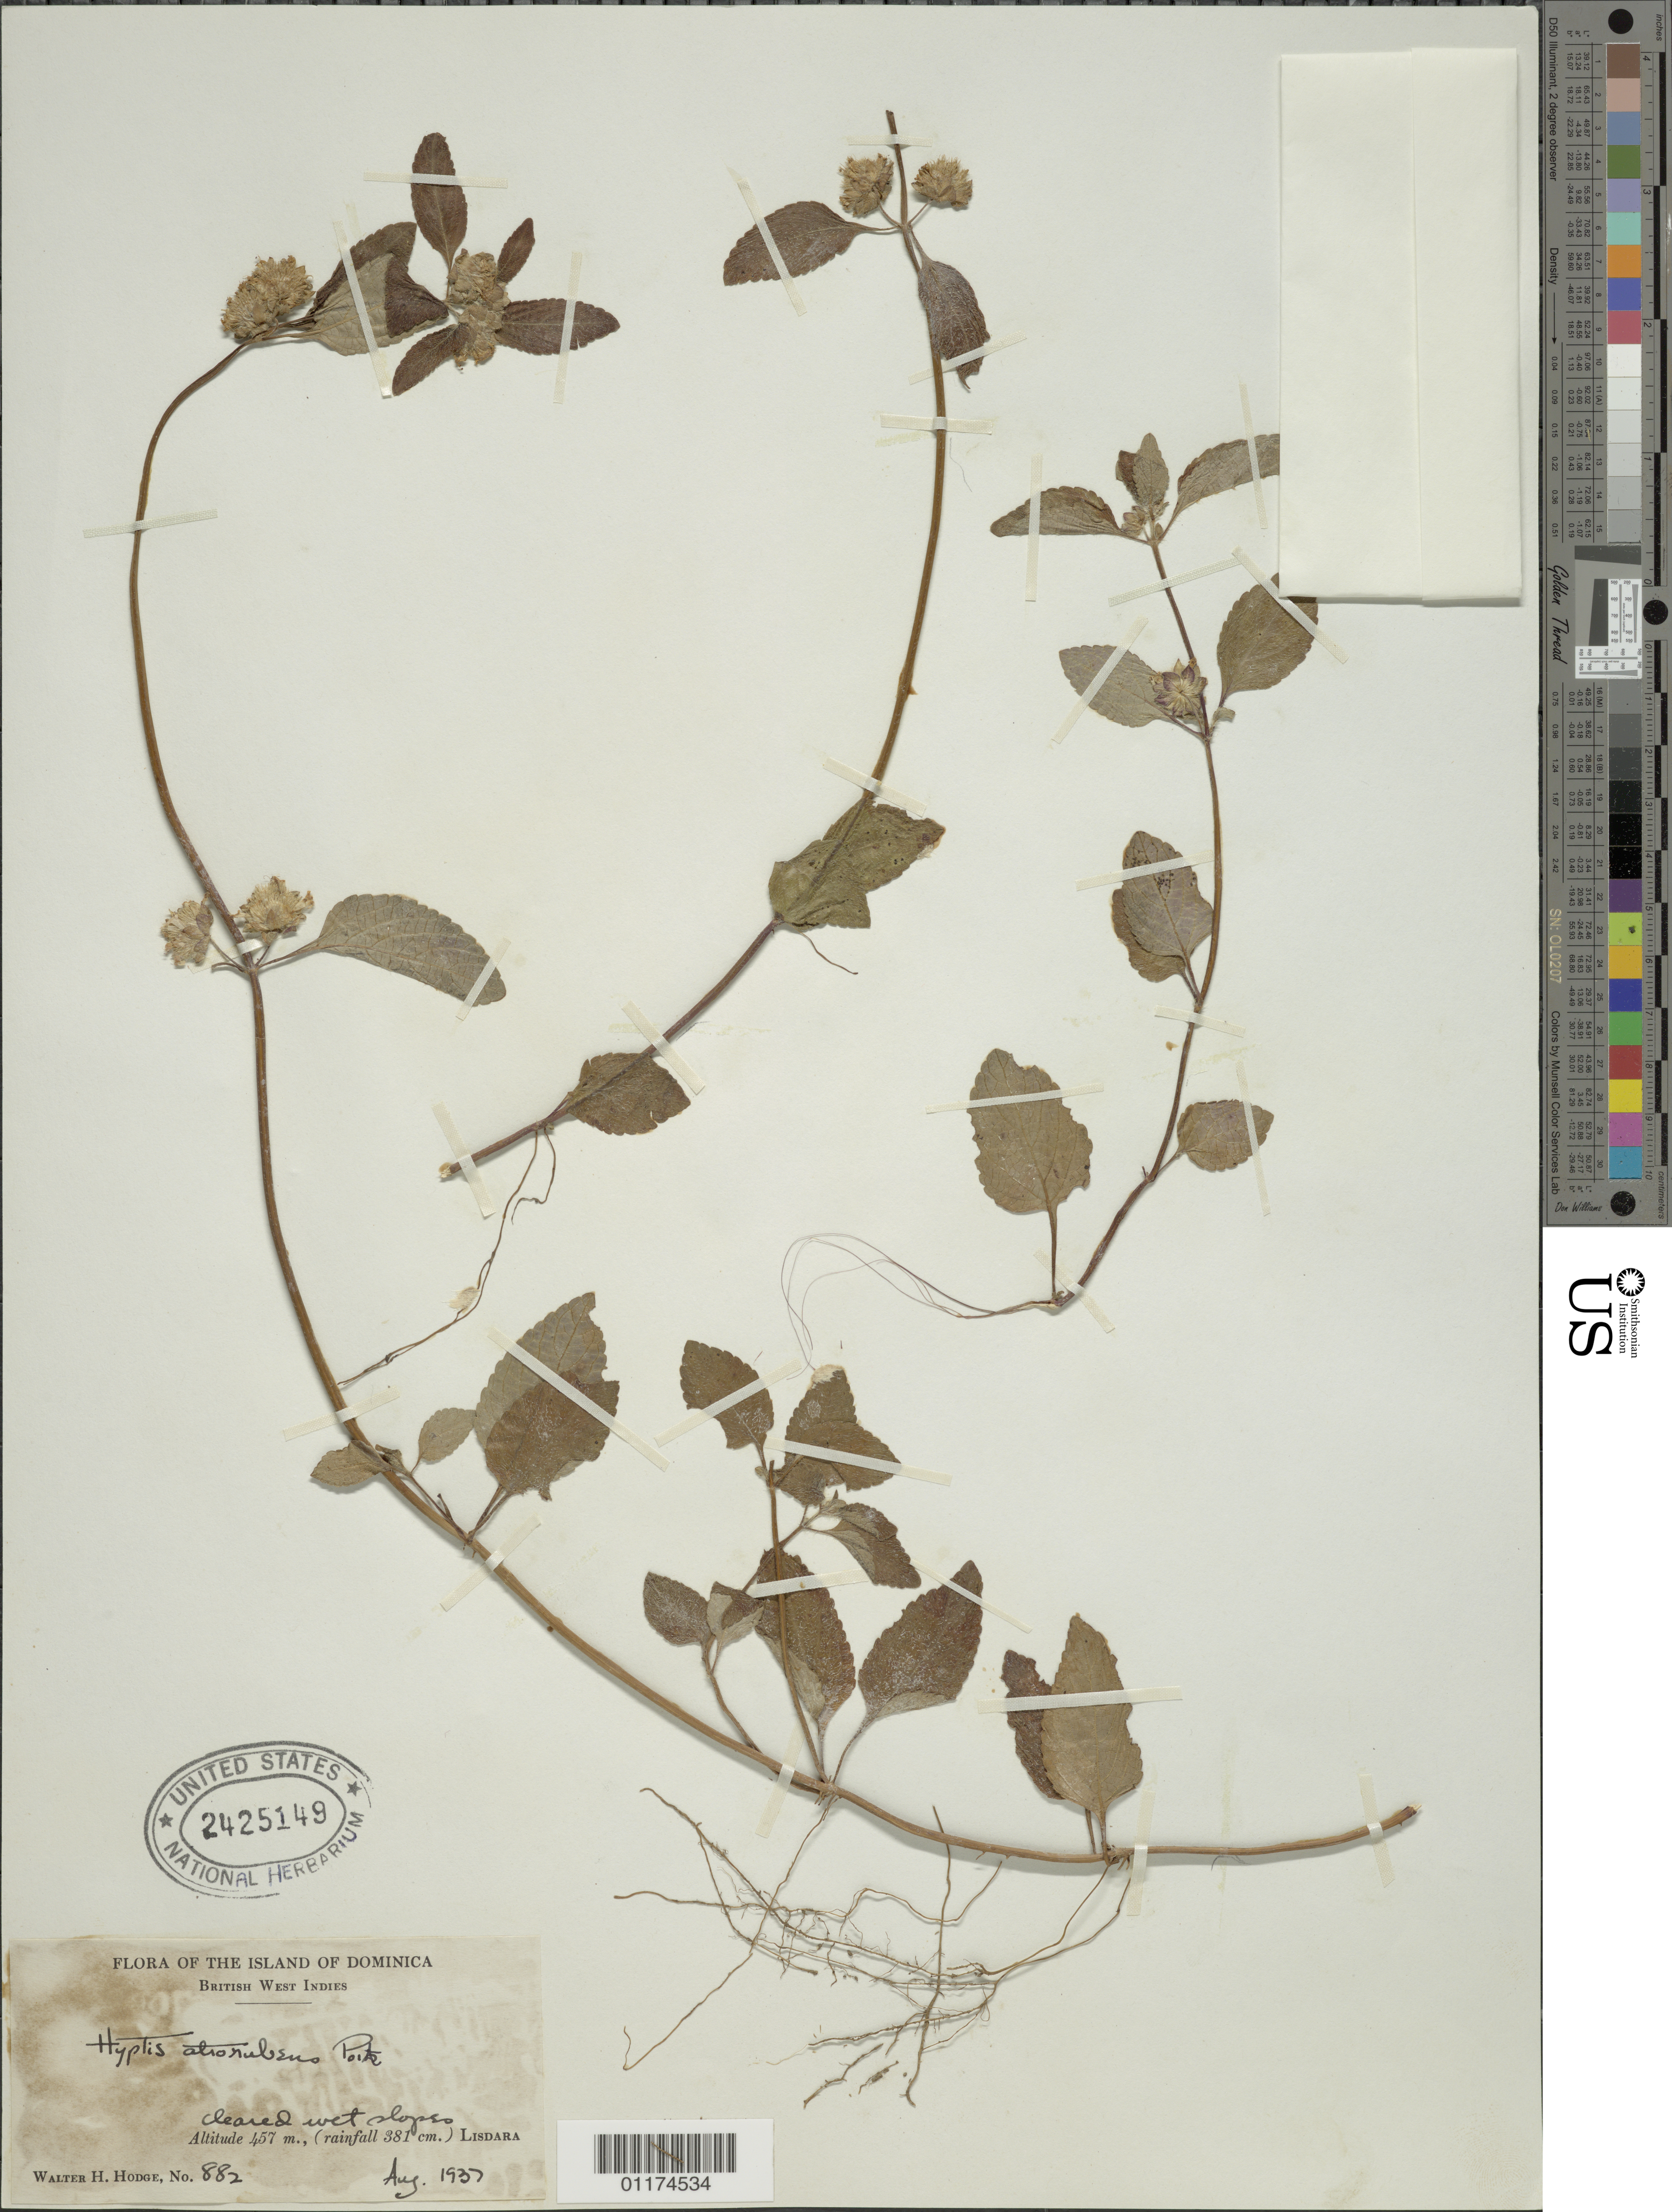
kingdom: Plantae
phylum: Tracheophyta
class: Magnoliopsida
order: Lamiales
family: Lamiaceae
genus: Hyptis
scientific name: Hyptis atrorubens var. atrorubens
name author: Poit.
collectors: W. Hodge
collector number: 882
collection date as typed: Aug 1937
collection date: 1937-08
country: Dominica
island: Dominica I.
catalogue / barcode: US 2425149